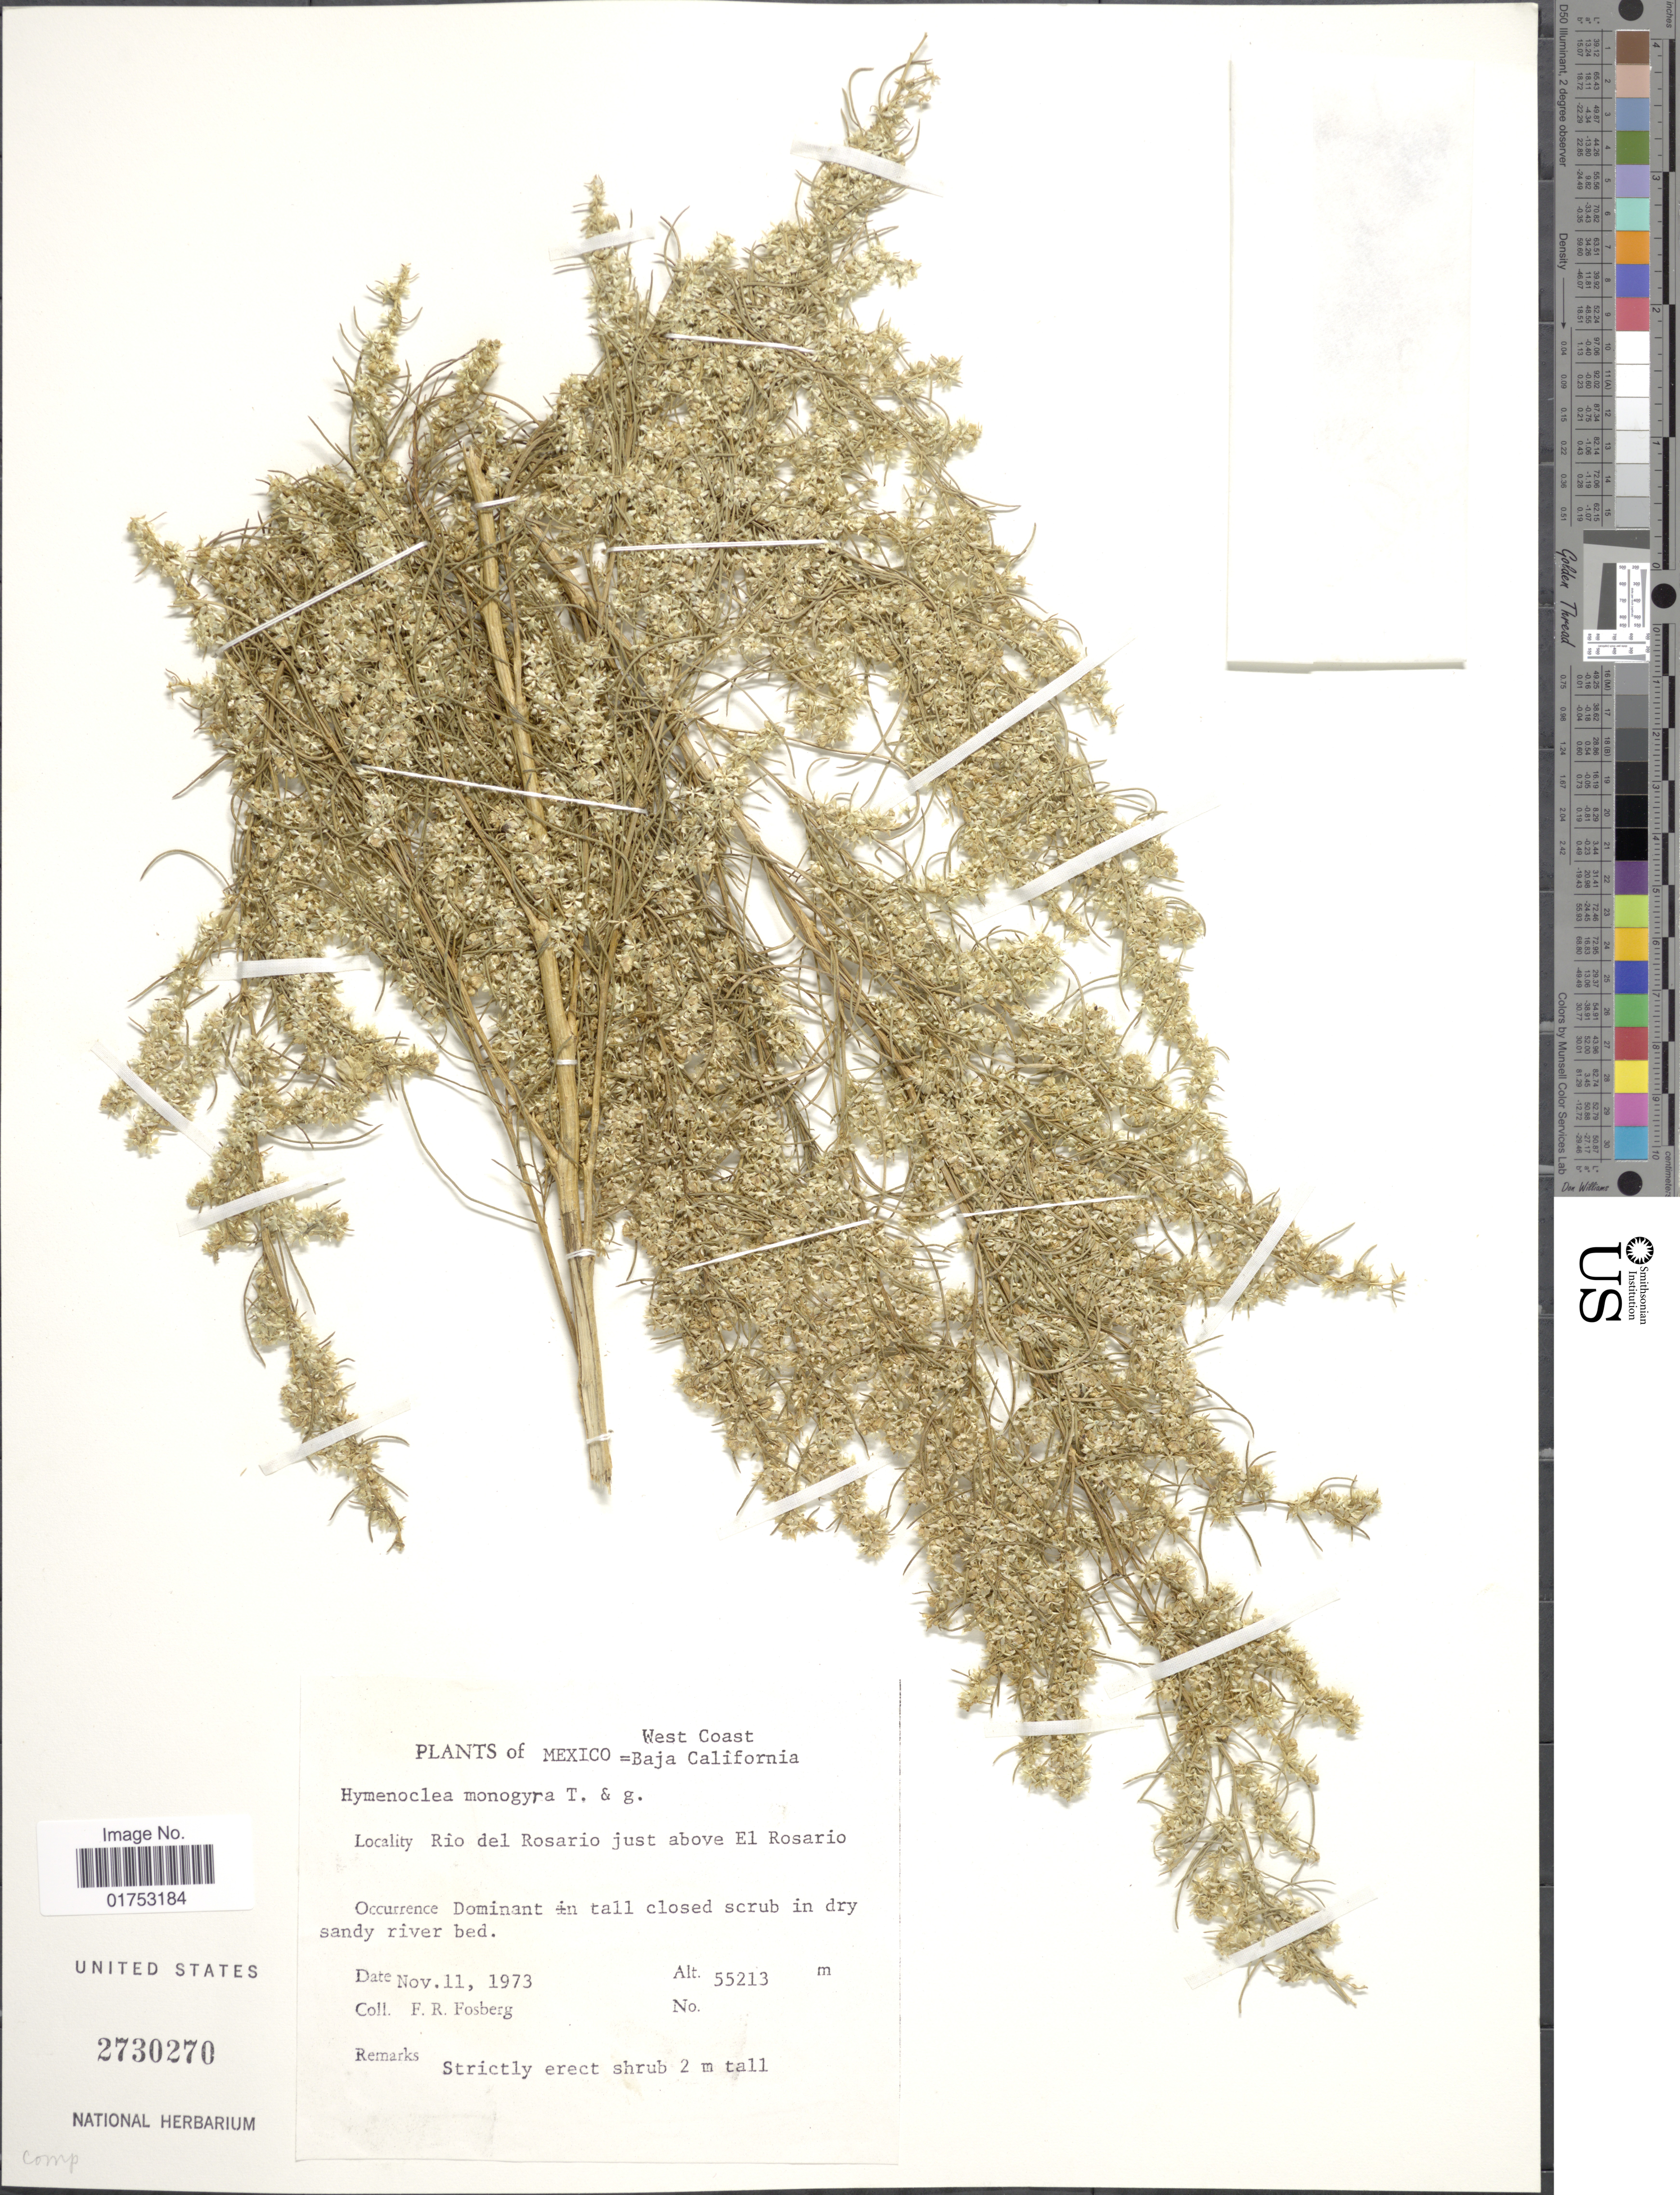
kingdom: Plantae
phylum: Tracheophyta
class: Magnoliopsida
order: Asterales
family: Asteraceae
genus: Hymenoclea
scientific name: Hymenoclea monogyra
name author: Torr. & A. Gray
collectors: F. R. Fosberg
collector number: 55213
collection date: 1973-11-11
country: Mexico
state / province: Baja California Norte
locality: West Coast, Rio del Rosario just above El Rosario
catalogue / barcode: US 2730270